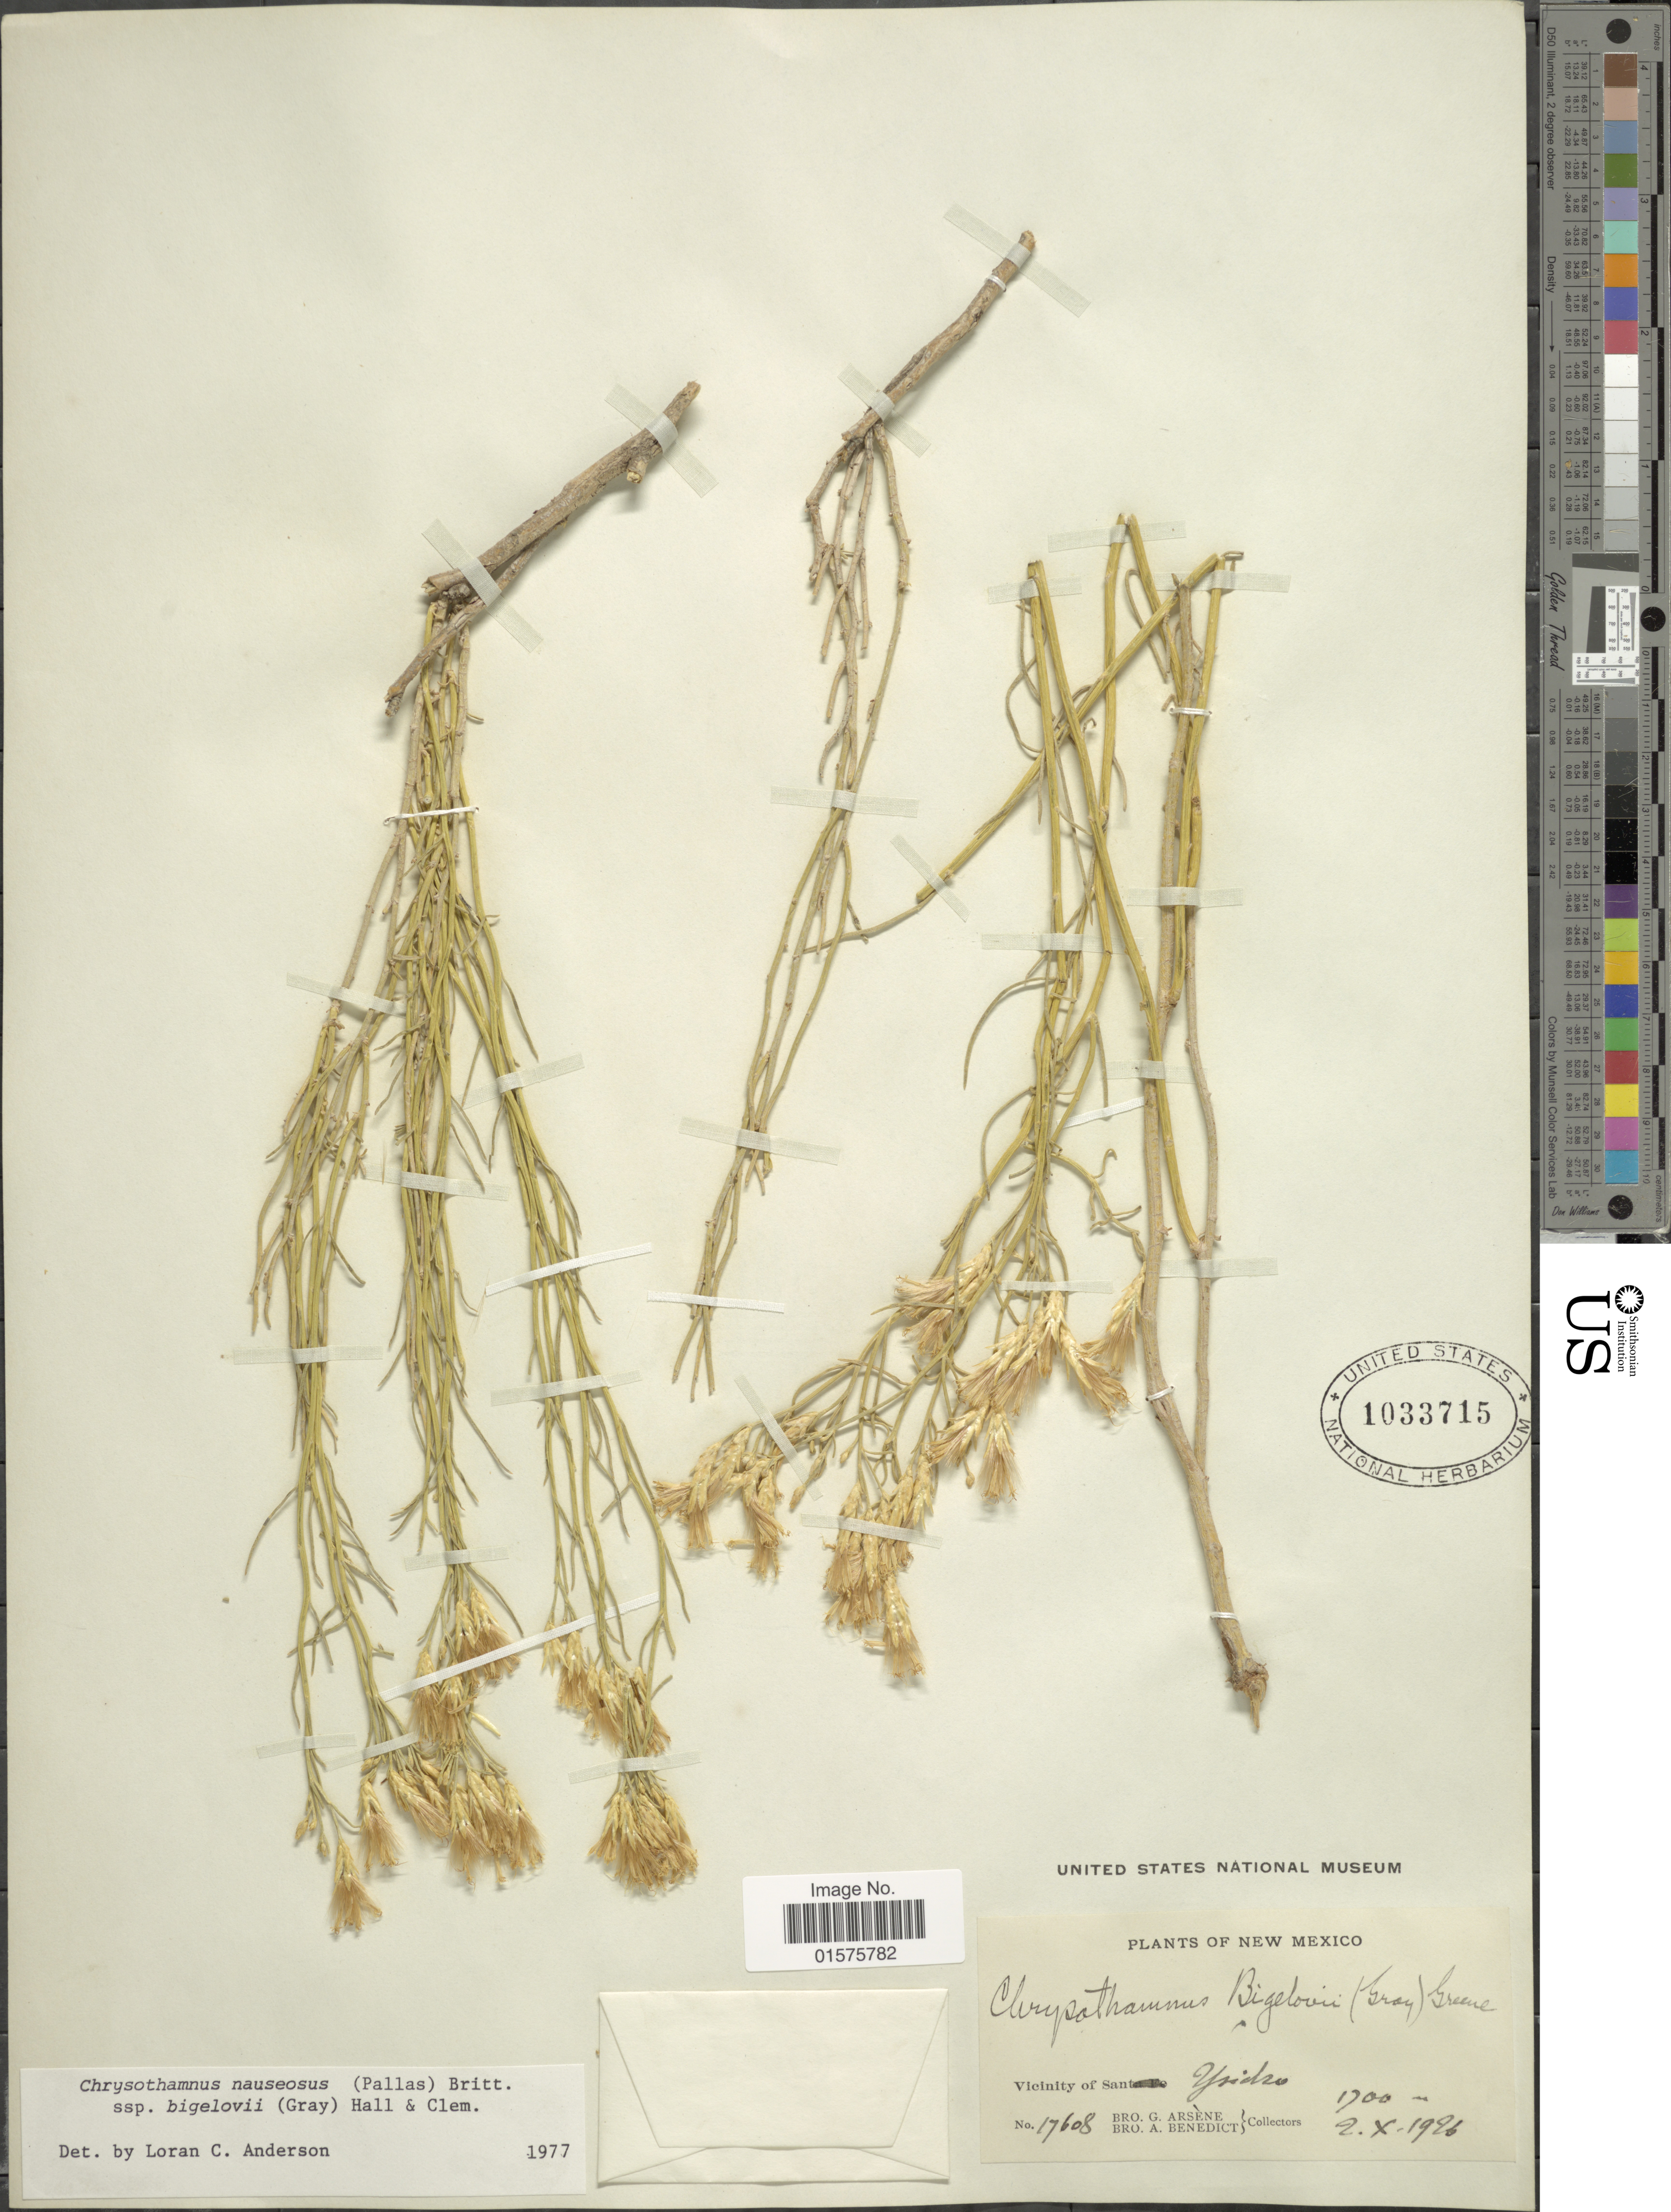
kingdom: Plantae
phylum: Tracheophyta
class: Magnoliopsida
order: Asterales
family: Asteraceae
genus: Ericameria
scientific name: Ericameria nauseosa var. bigelovii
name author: (A. Gray) G.L. Nesom & G.I. Baird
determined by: Urbatsch, Lowell E., Curator (LSU), Louisiana State University (UNITED STATES)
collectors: Bro. G. Arsène & B. Ayers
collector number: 17608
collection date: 1926-10-02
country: United States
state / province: New Mexico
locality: Vicinity of Ysidro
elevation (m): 1700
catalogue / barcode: US 1033715